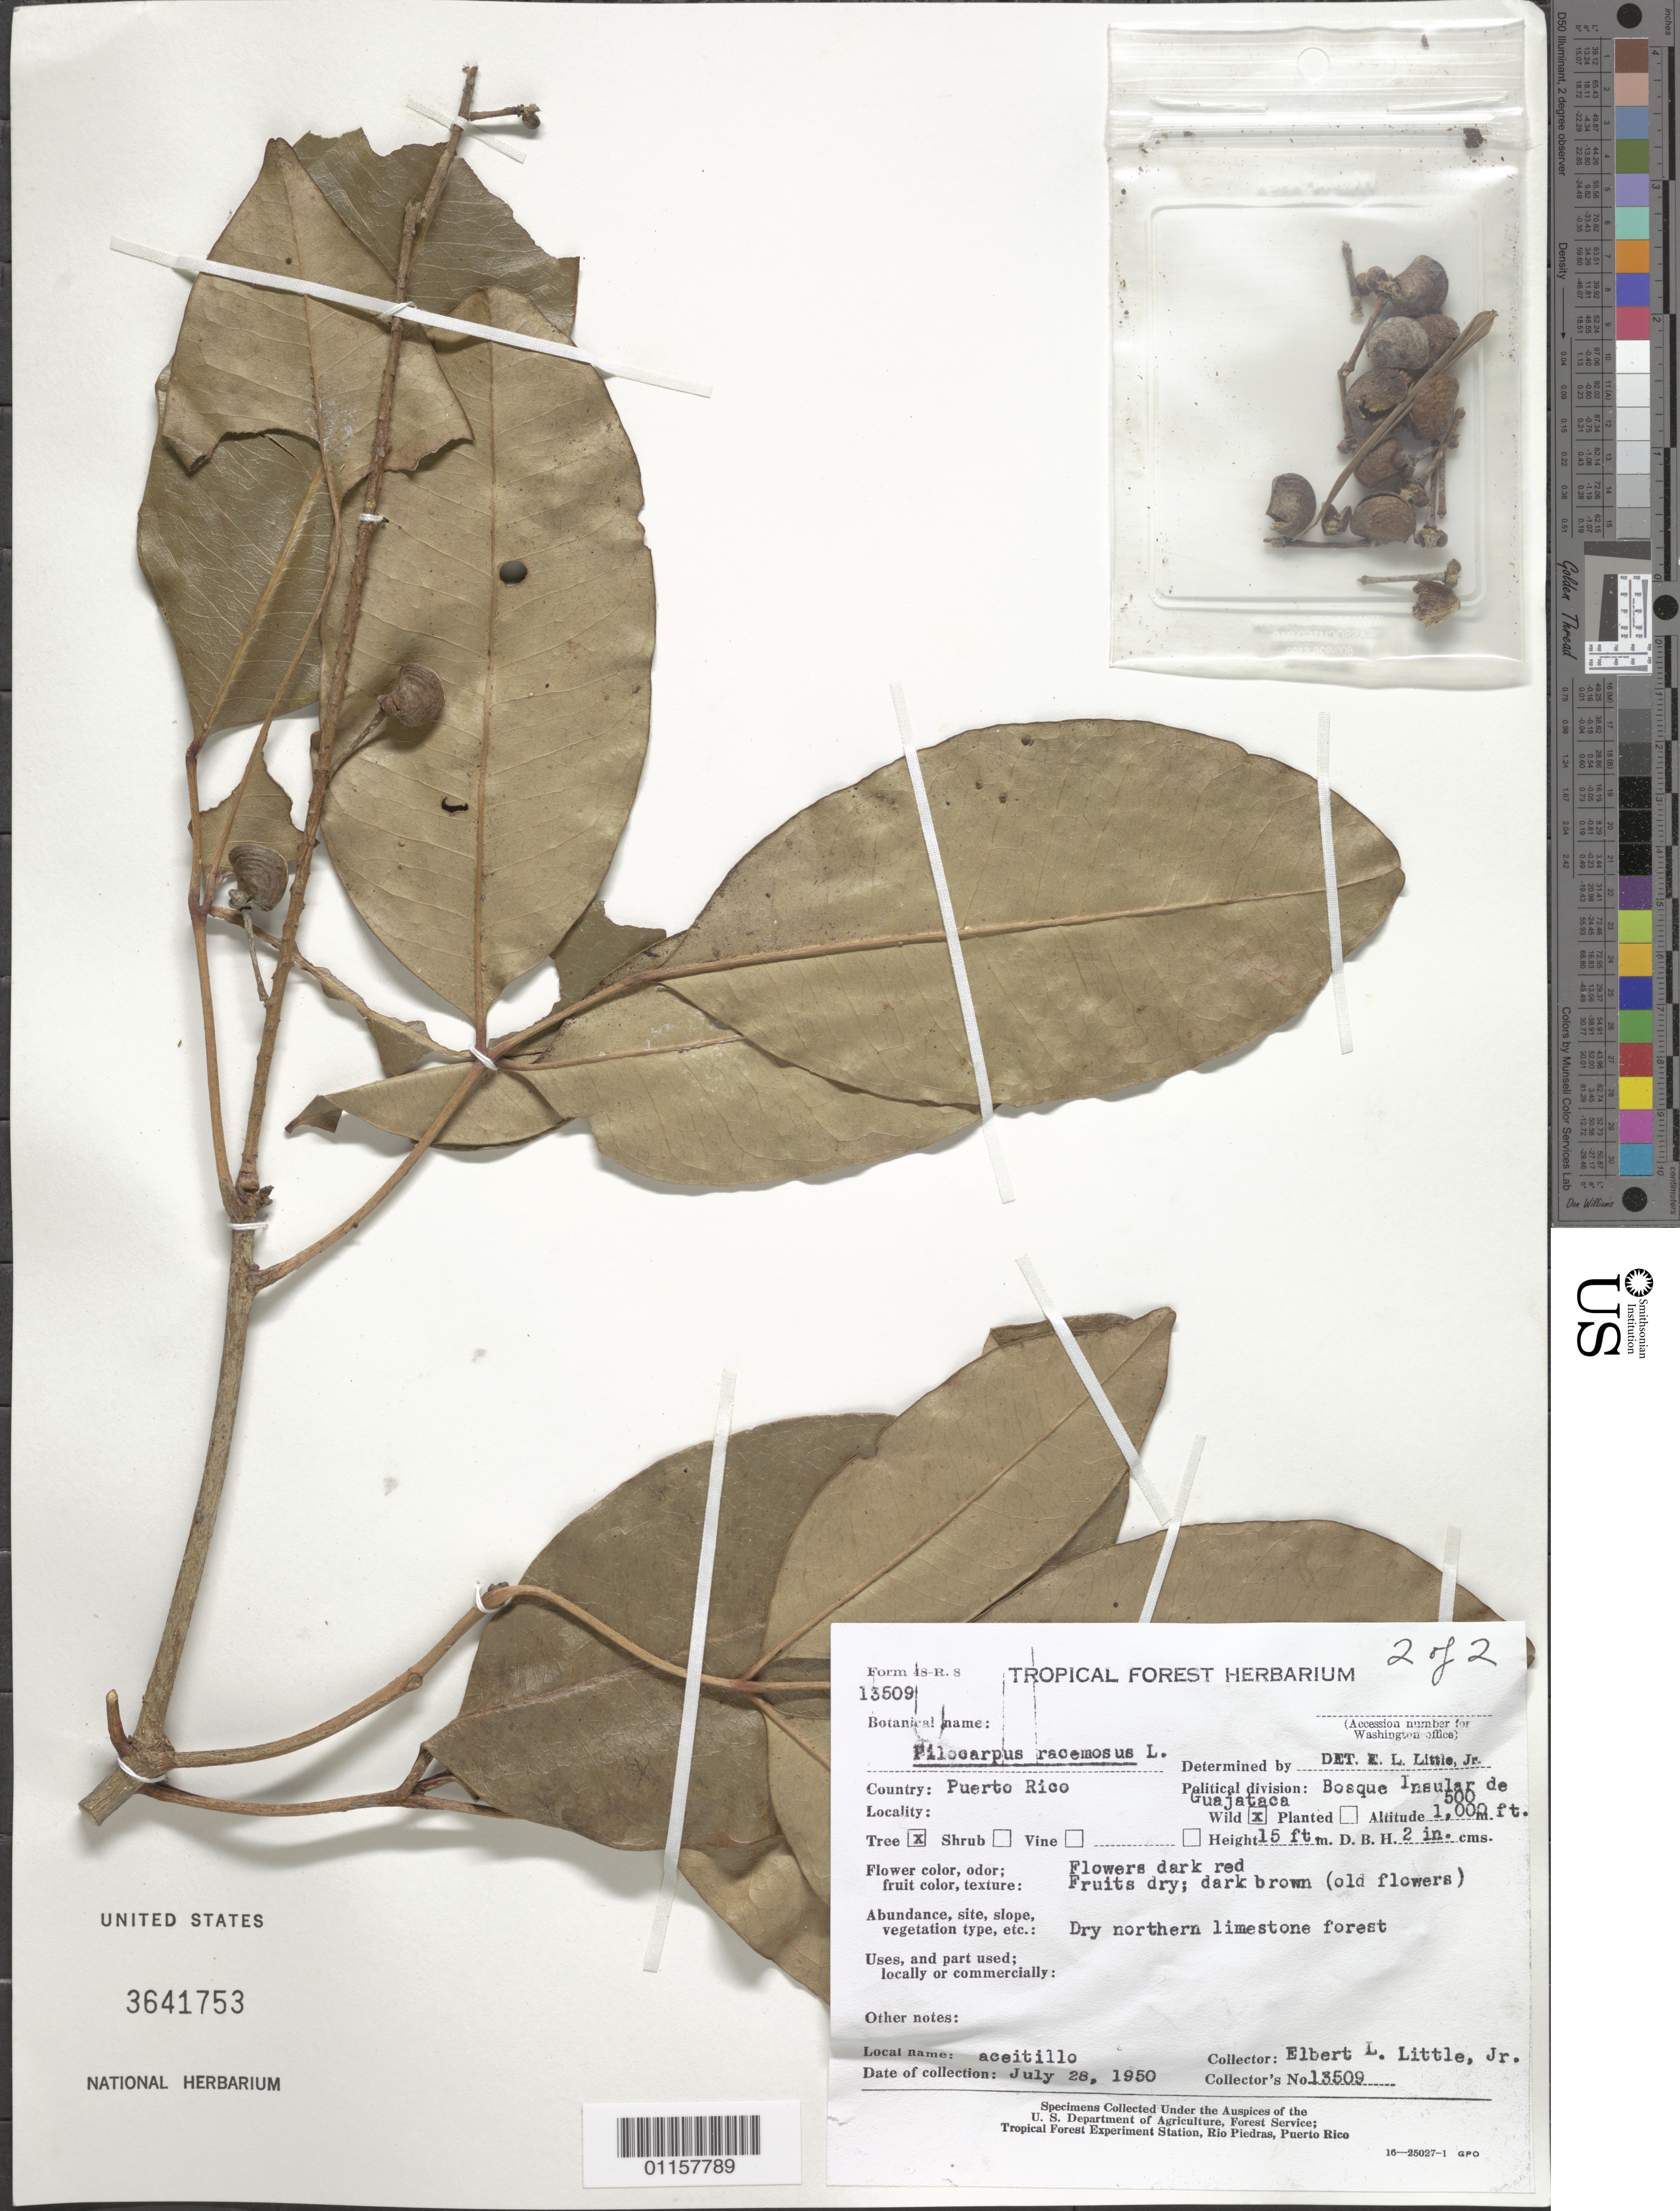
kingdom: Plantae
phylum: Tracheophyta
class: Magnoliopsida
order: Sapindales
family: Rutaceae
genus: Pilocarpus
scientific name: Pilocarpus racemosus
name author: Vahl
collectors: E. L. Little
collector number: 13509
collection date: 1950-07-28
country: Puerto Rico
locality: Bosque Insular de Guajataca.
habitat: Dry northern limestone forest.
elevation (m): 152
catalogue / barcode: US 3641753